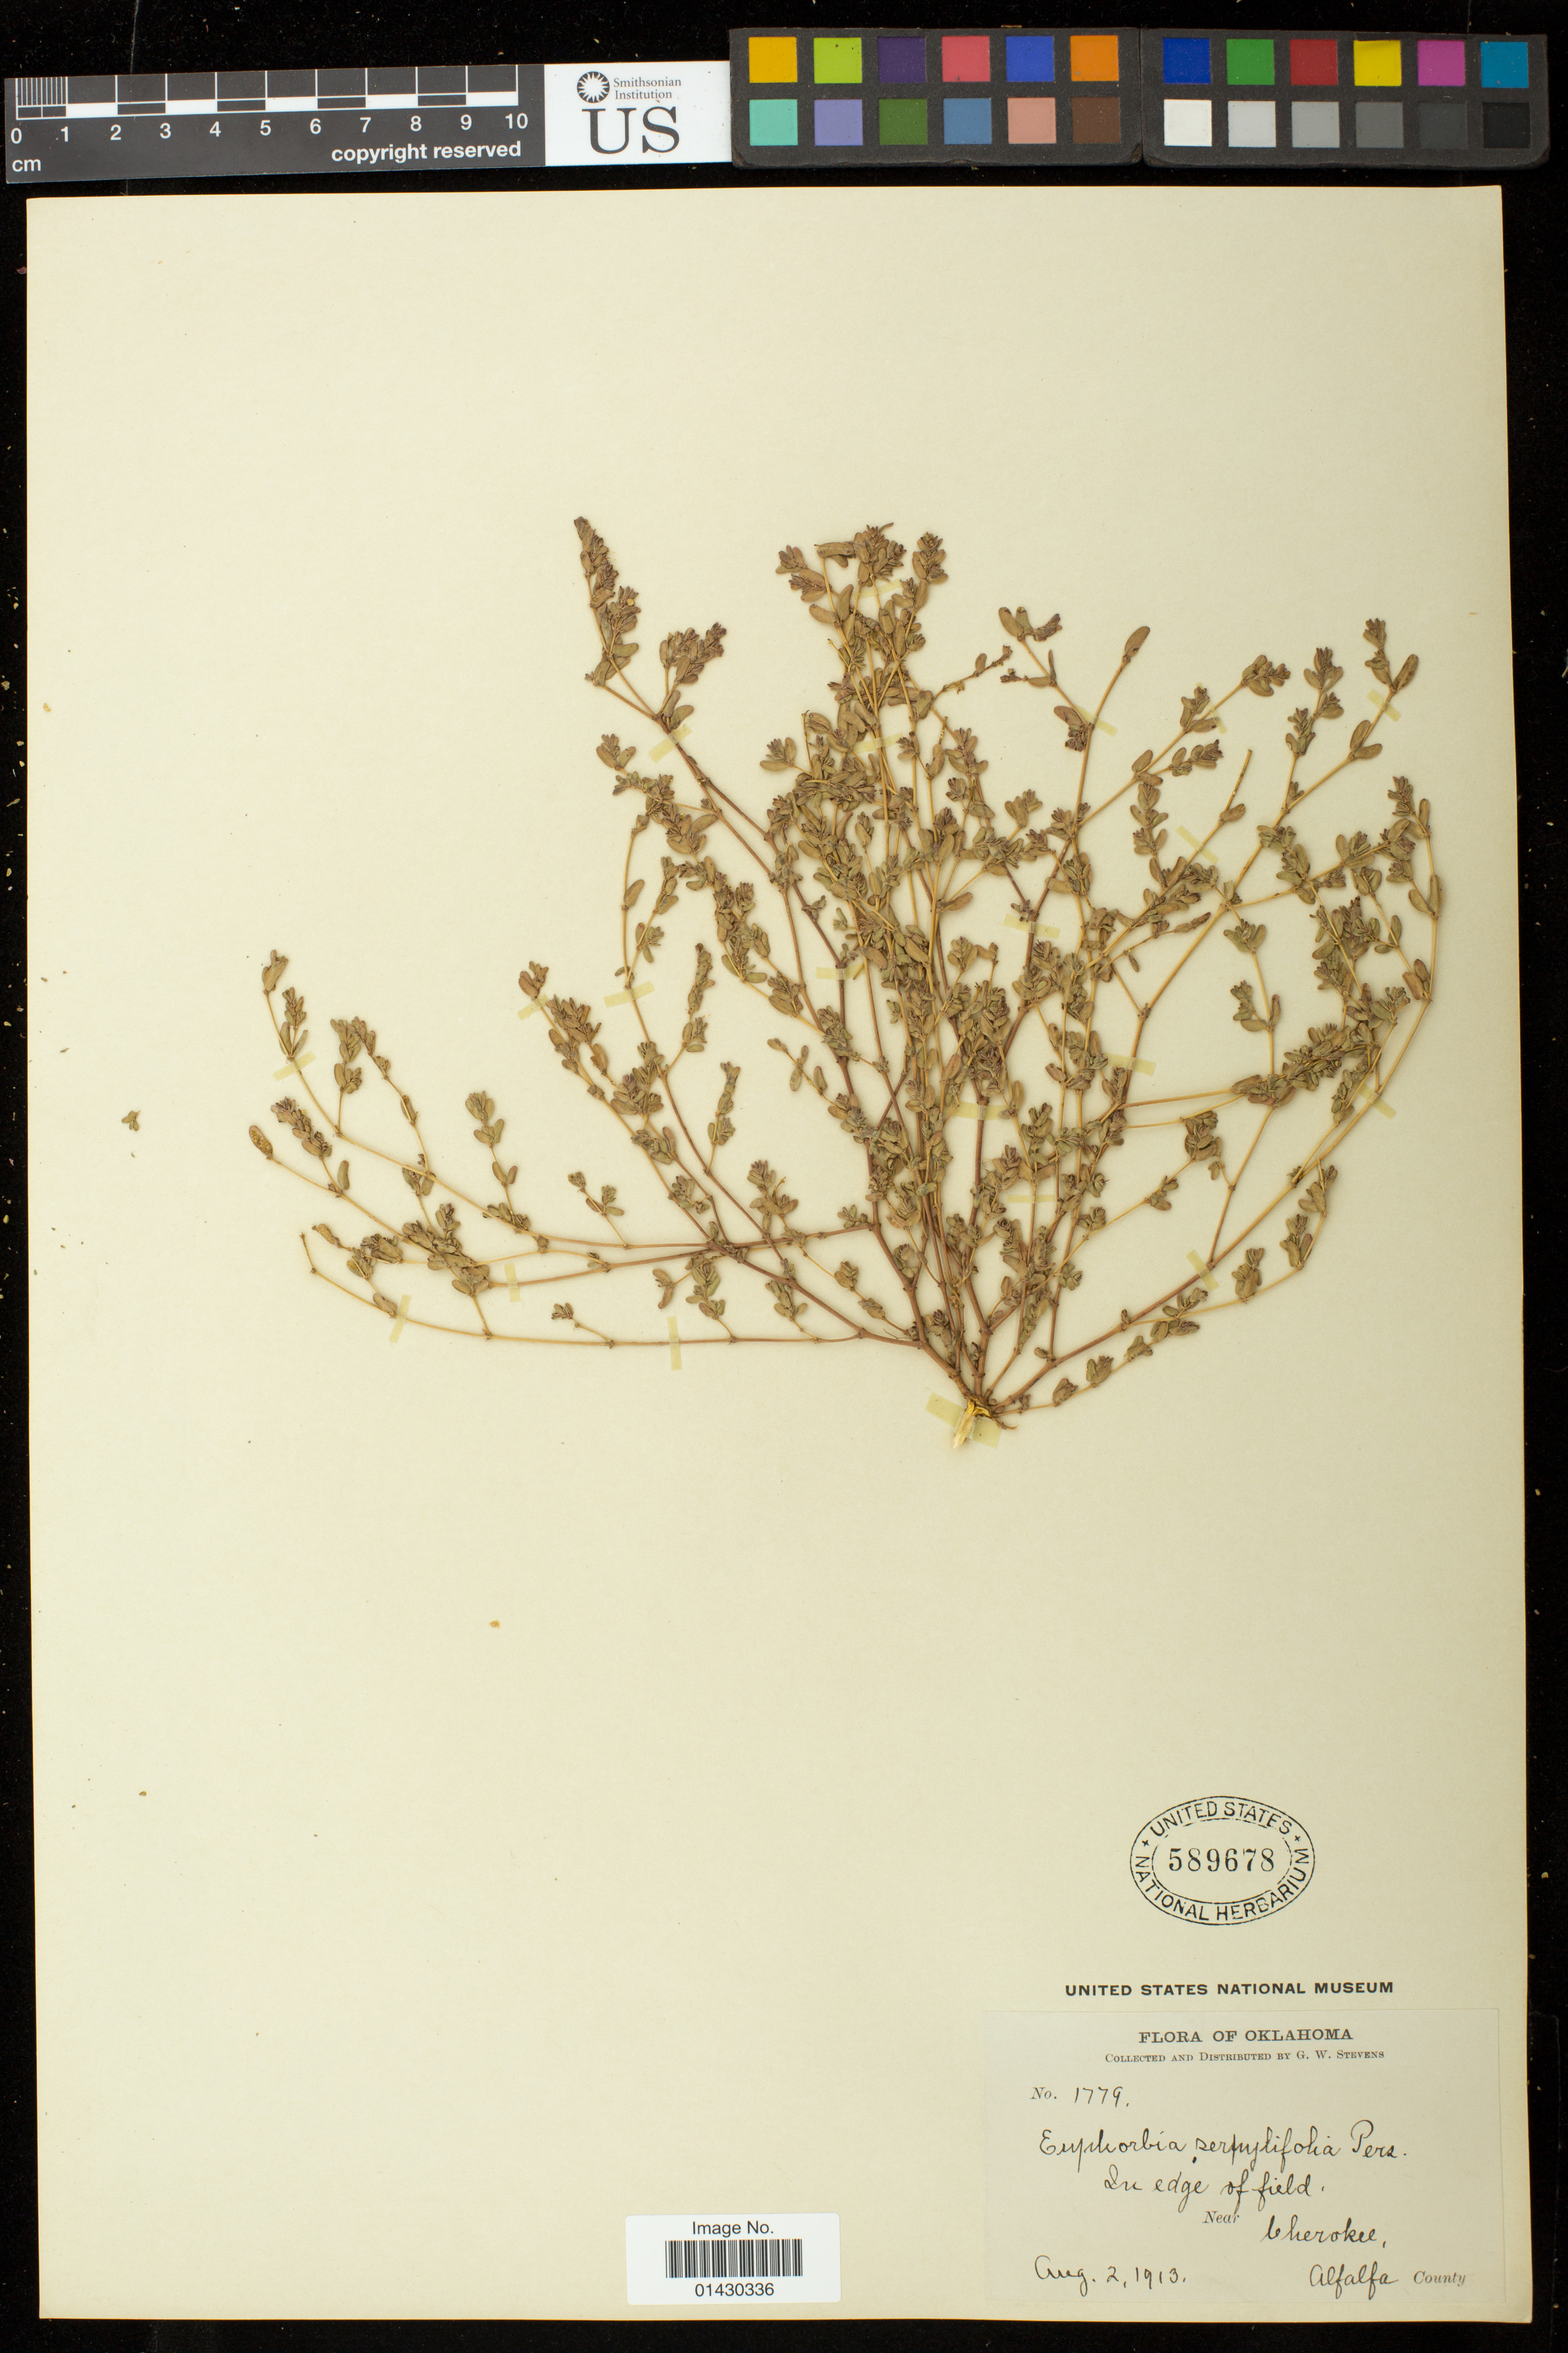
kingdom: Plantae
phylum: Tracheophyta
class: Magnoliopsida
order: Malpighiales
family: Euphorbiaceae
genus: Euphorbia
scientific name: Euphorbia serpillifolia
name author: Pers.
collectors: G. W. Stevens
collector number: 1779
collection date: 1913-08-02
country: United States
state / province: Oklahoma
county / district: Alfalfa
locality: In edge of field near Cherokee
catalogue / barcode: US 589678